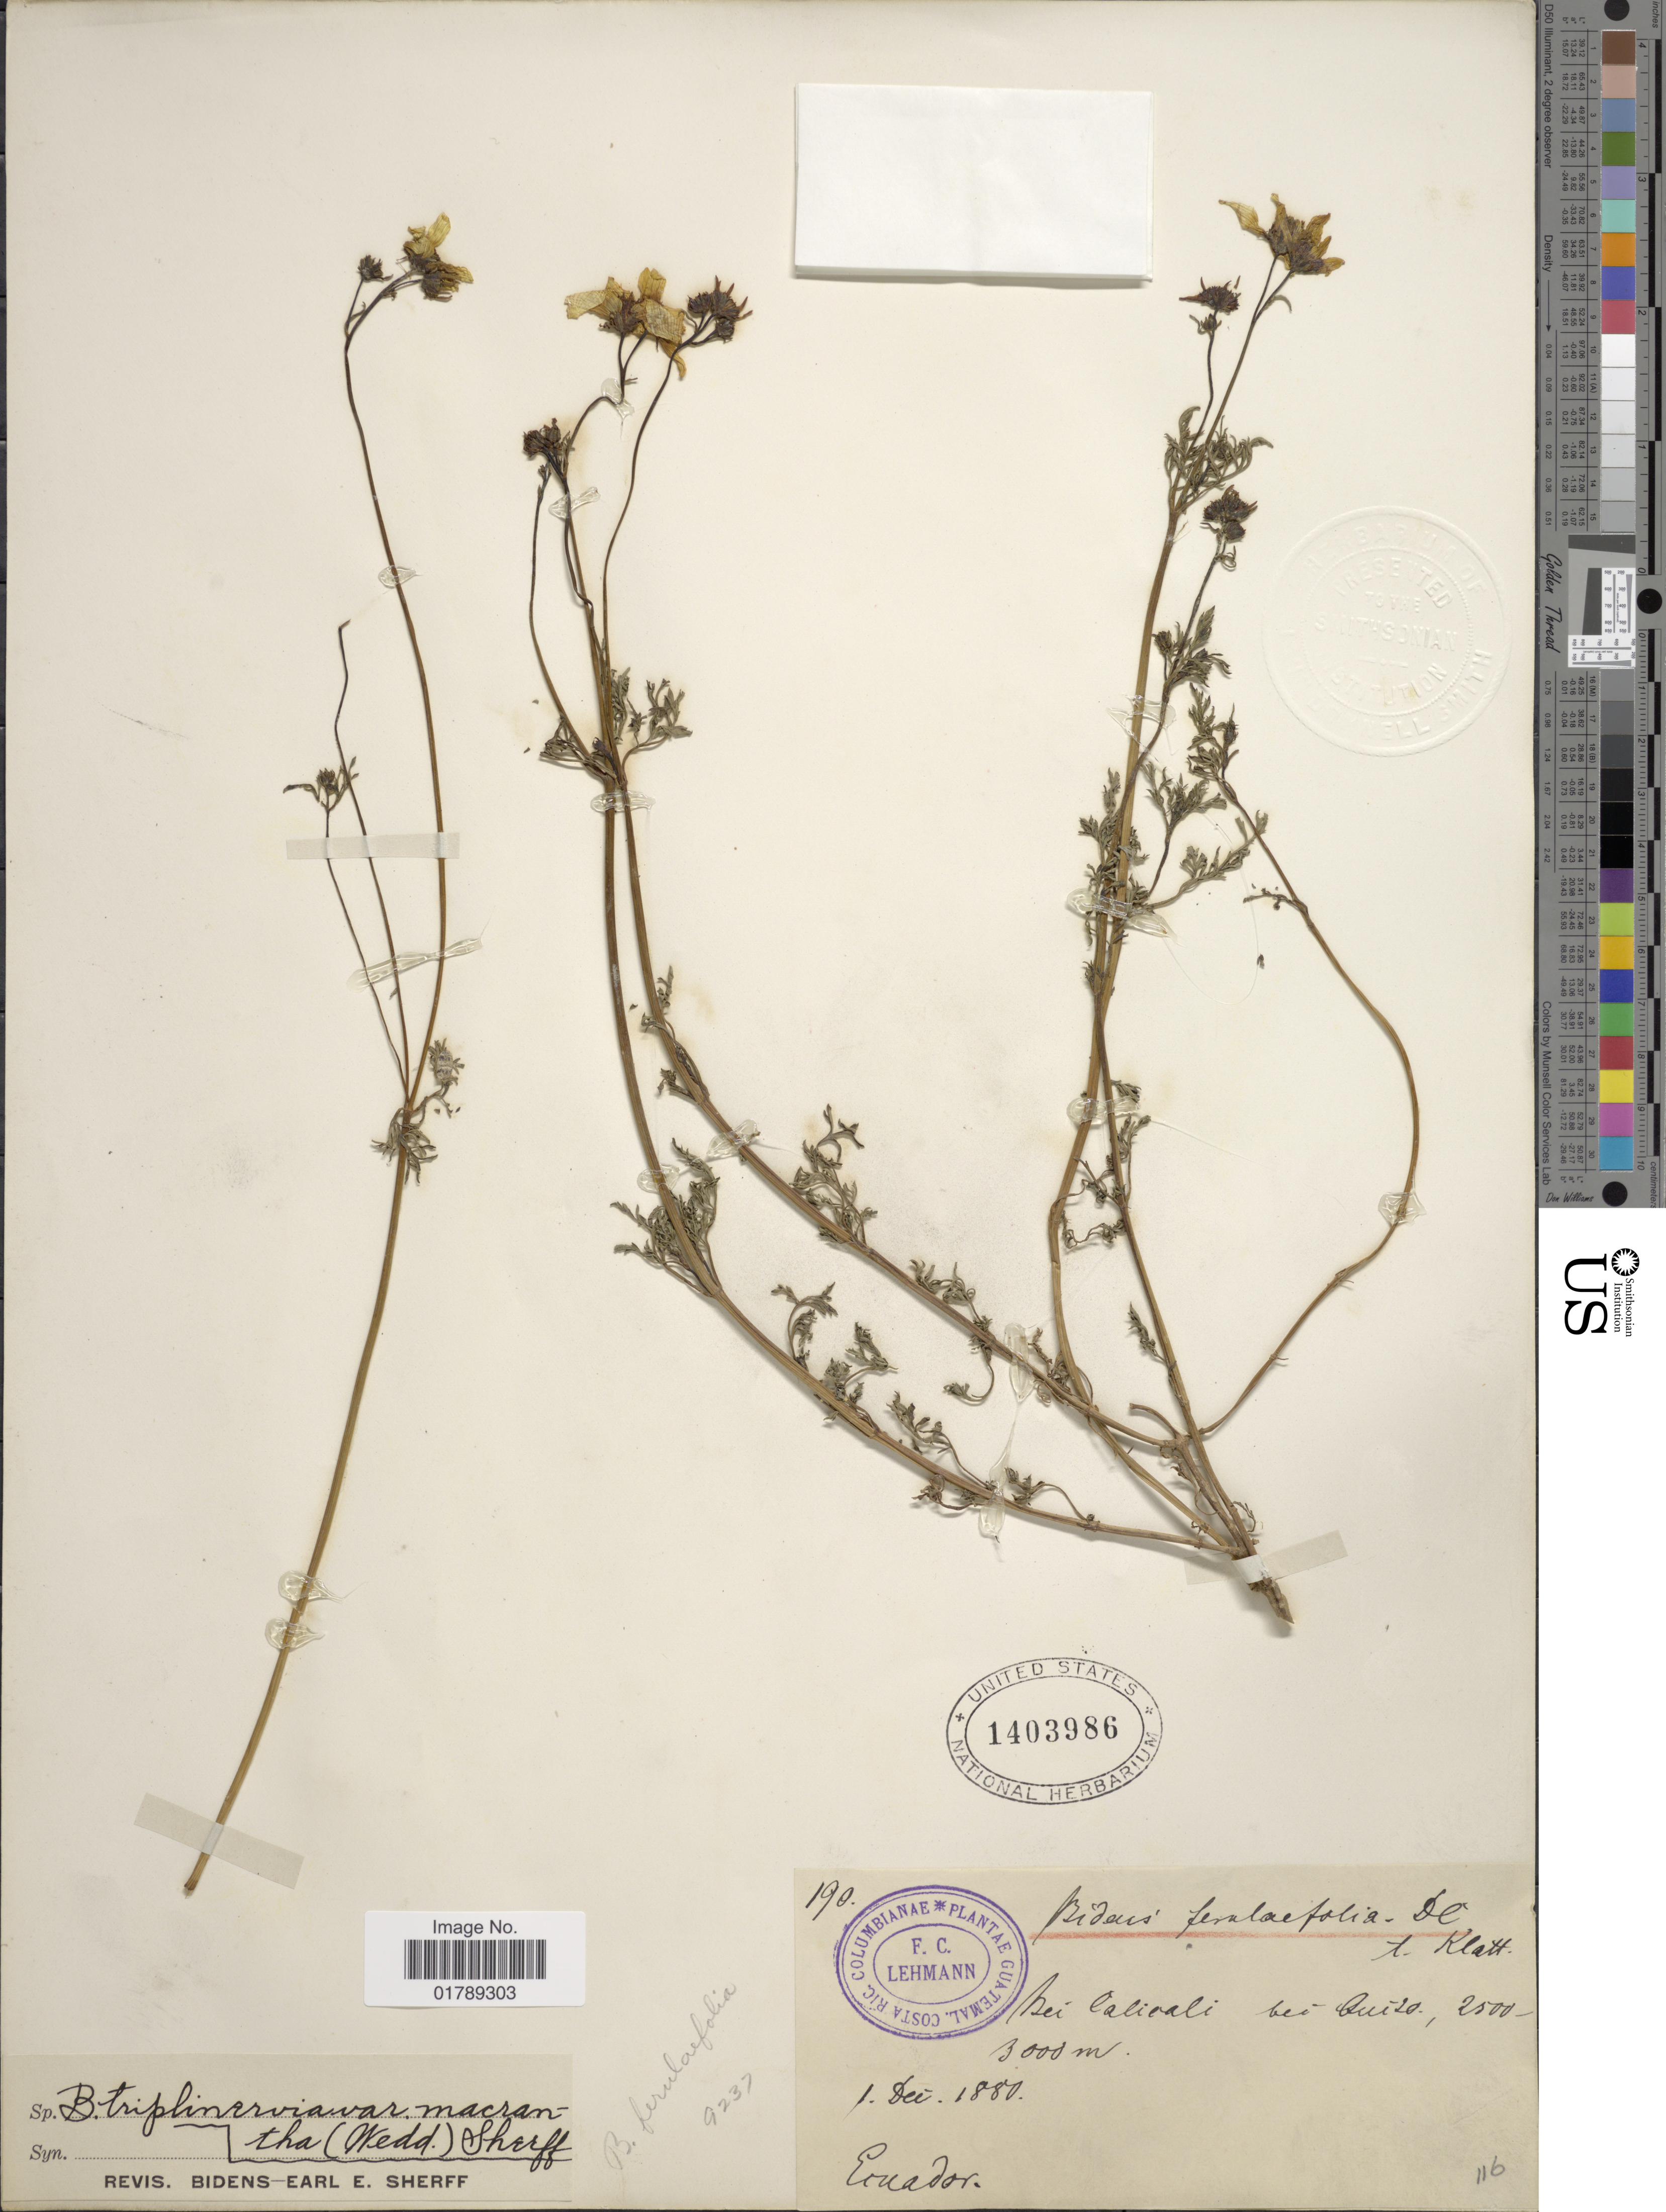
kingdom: Plantae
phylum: Tracheophyta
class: Magnoliopsida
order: Asterales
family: Asteraceae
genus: Bidens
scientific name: Bidens triplinervia var. macrantha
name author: (Wedd.) Sherff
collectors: F. C. Lehmann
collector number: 190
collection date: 1880-12-01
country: Ecuador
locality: Bei Calicali bei Quito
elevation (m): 2500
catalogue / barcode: US 1403986